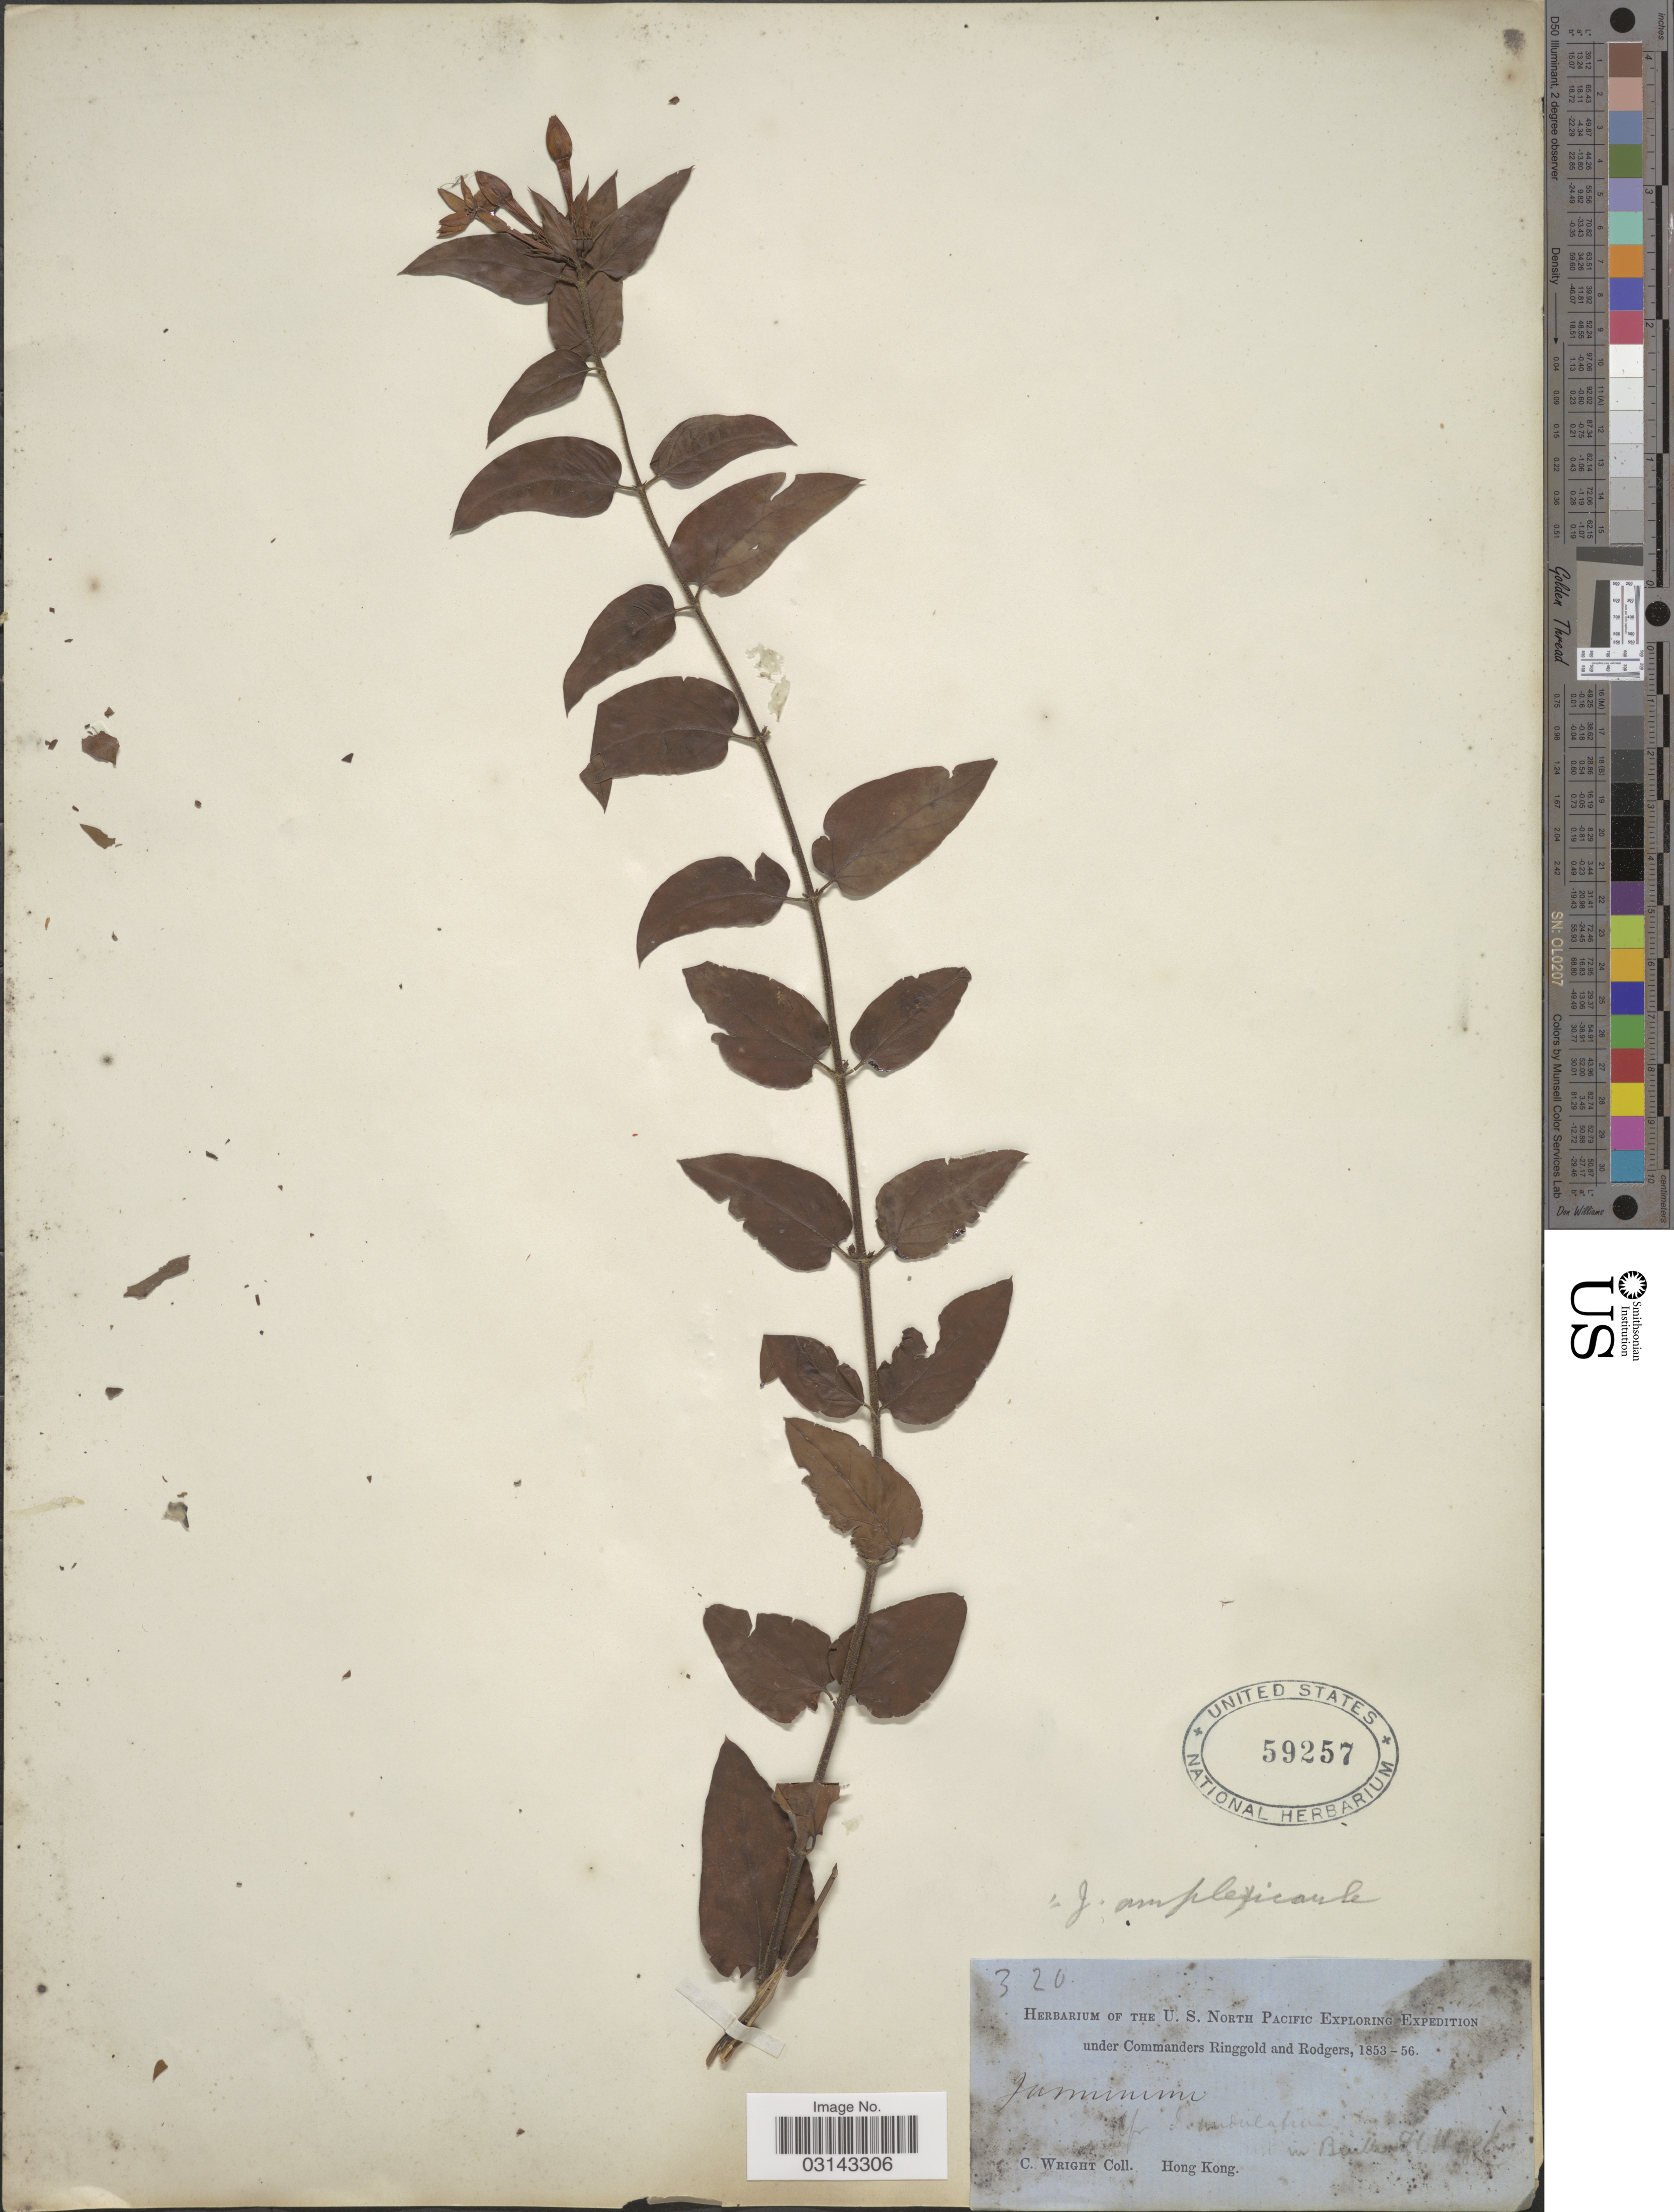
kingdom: Plantae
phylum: Tracheophyta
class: Magnoliopsida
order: Lamiales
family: Oleaceae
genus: Jasminum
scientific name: Jasminum elongatum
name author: (P.J. Bergius) Willd.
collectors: C. Wright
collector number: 320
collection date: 1853/1856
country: China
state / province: Hong Kong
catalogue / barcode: US 59257